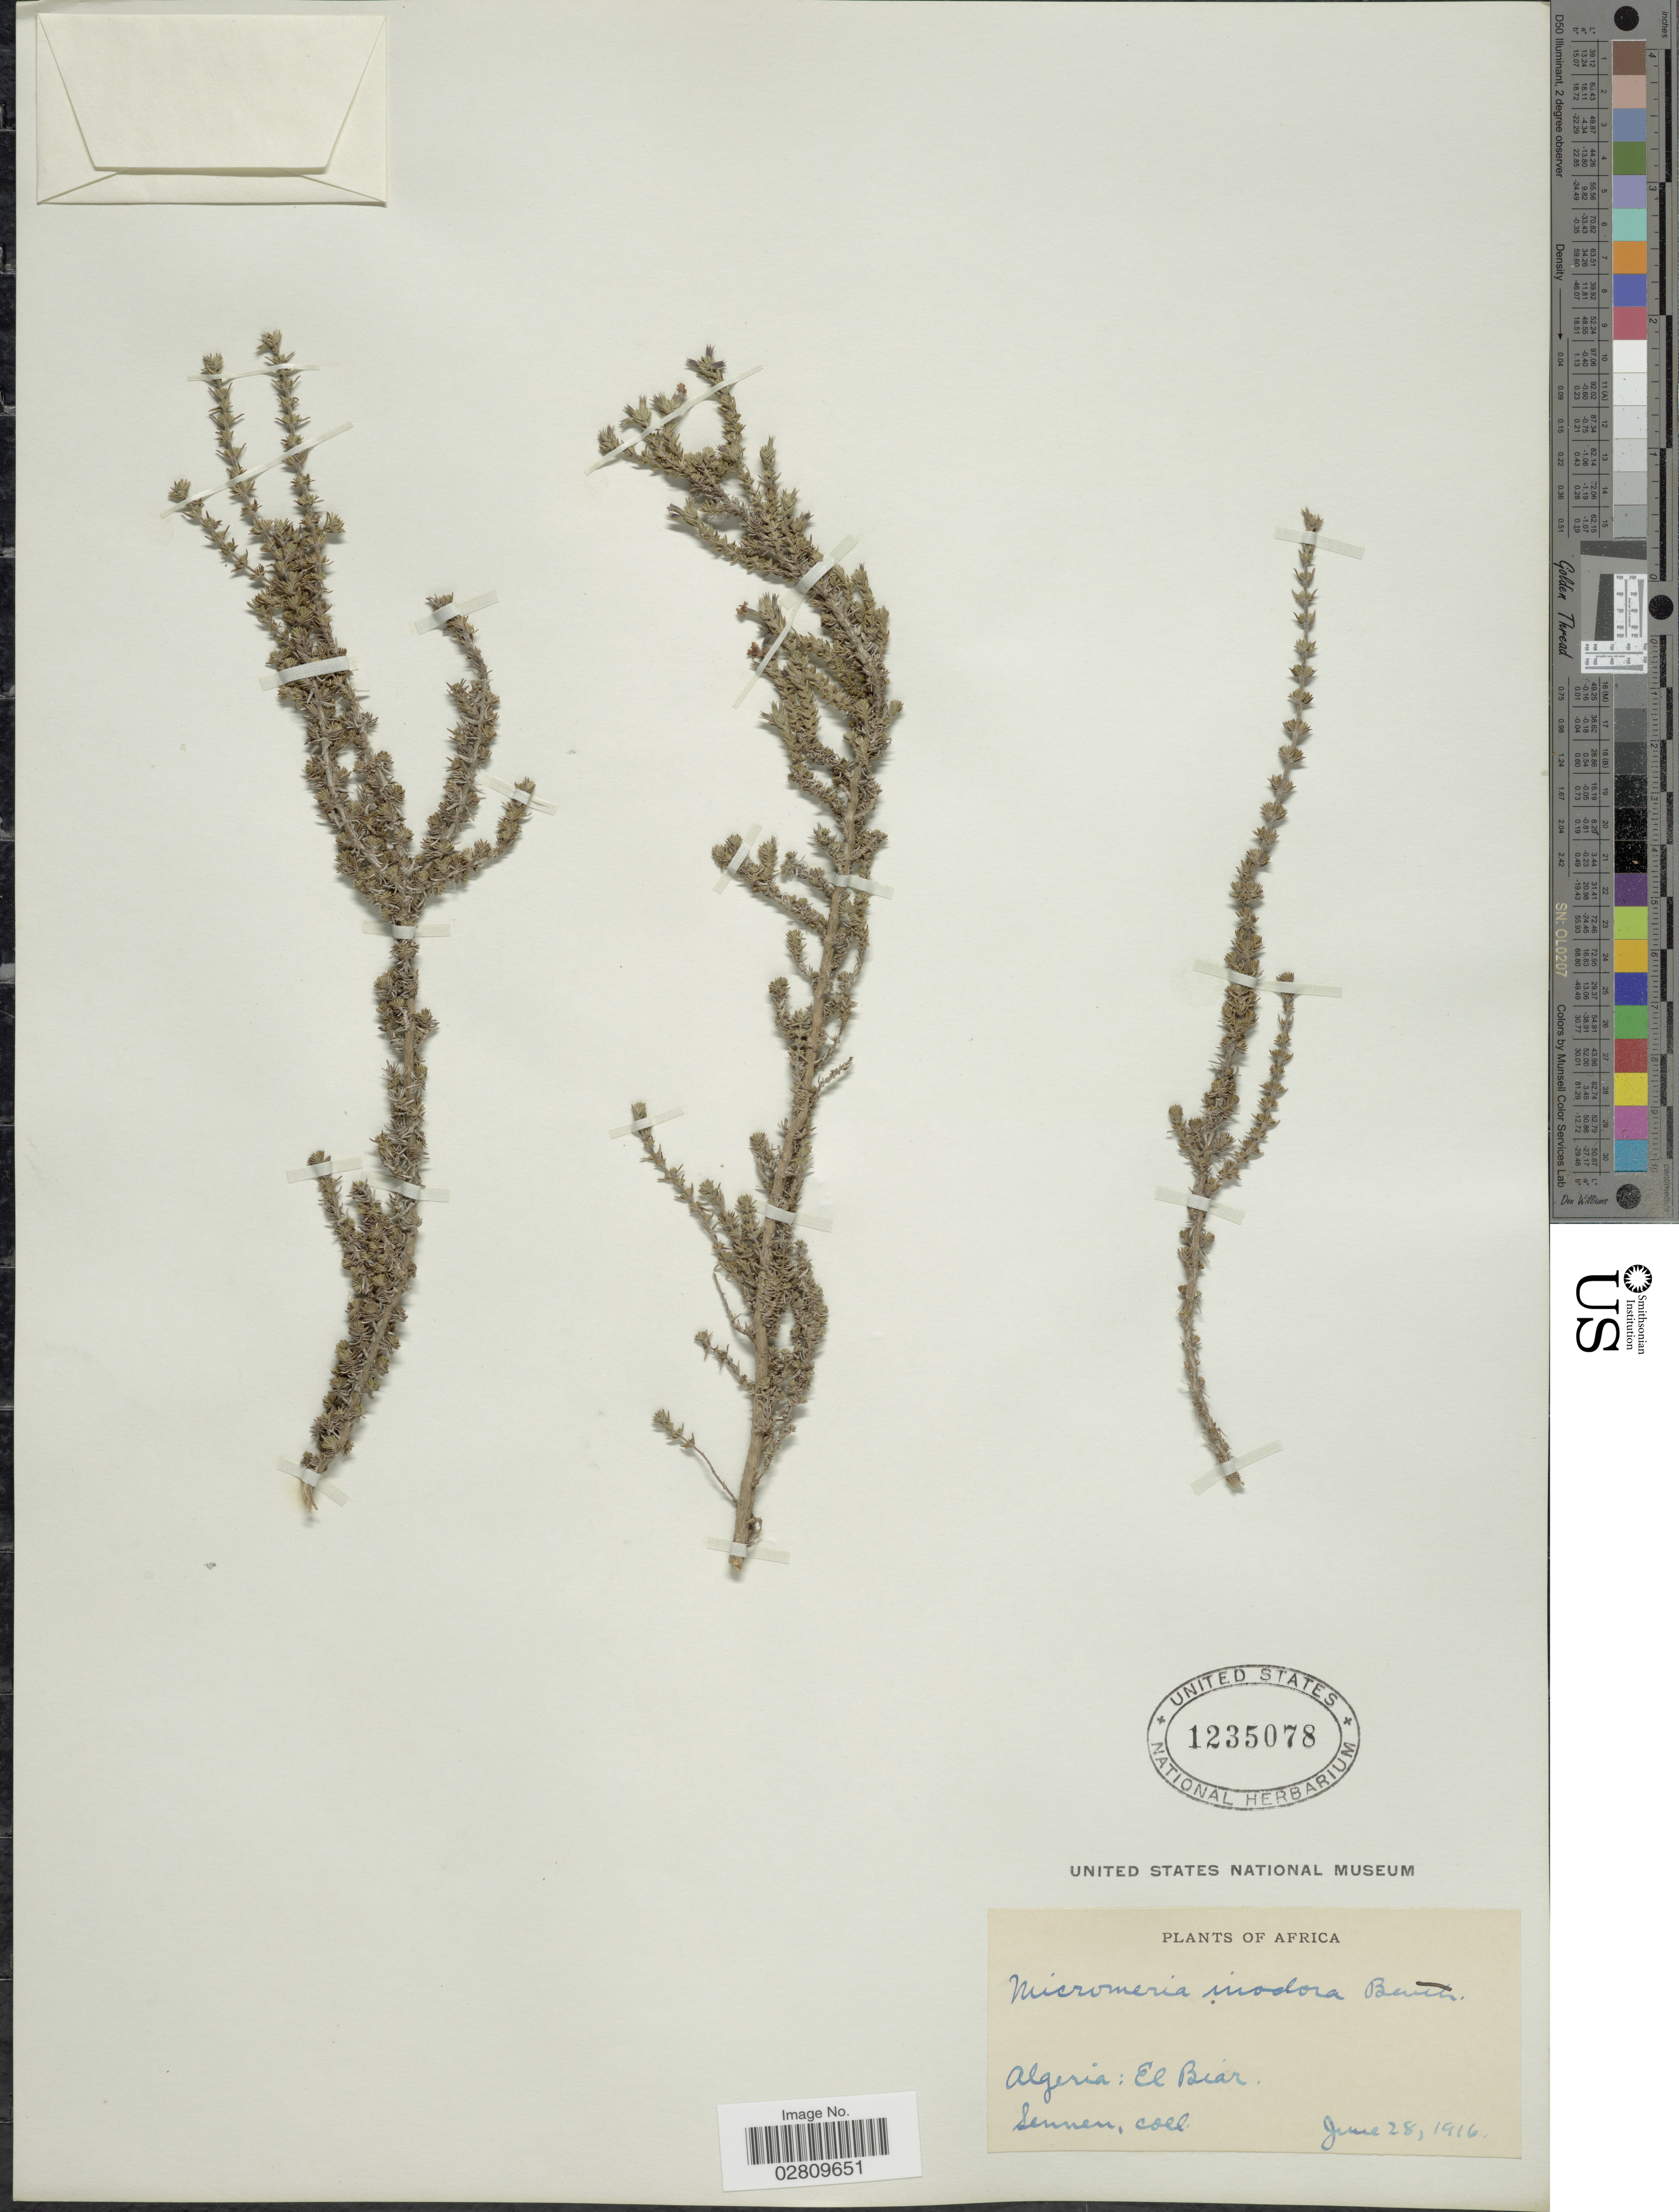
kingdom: Plantae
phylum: Tracheophyta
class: Magnoliopsida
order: Lamiales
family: Lamiaceae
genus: Micromeria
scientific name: Micromeria inodora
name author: (Desf.) Benth.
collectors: E. Sennen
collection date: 1916-06-28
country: Algeria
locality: El Biar.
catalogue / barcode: US 1235078